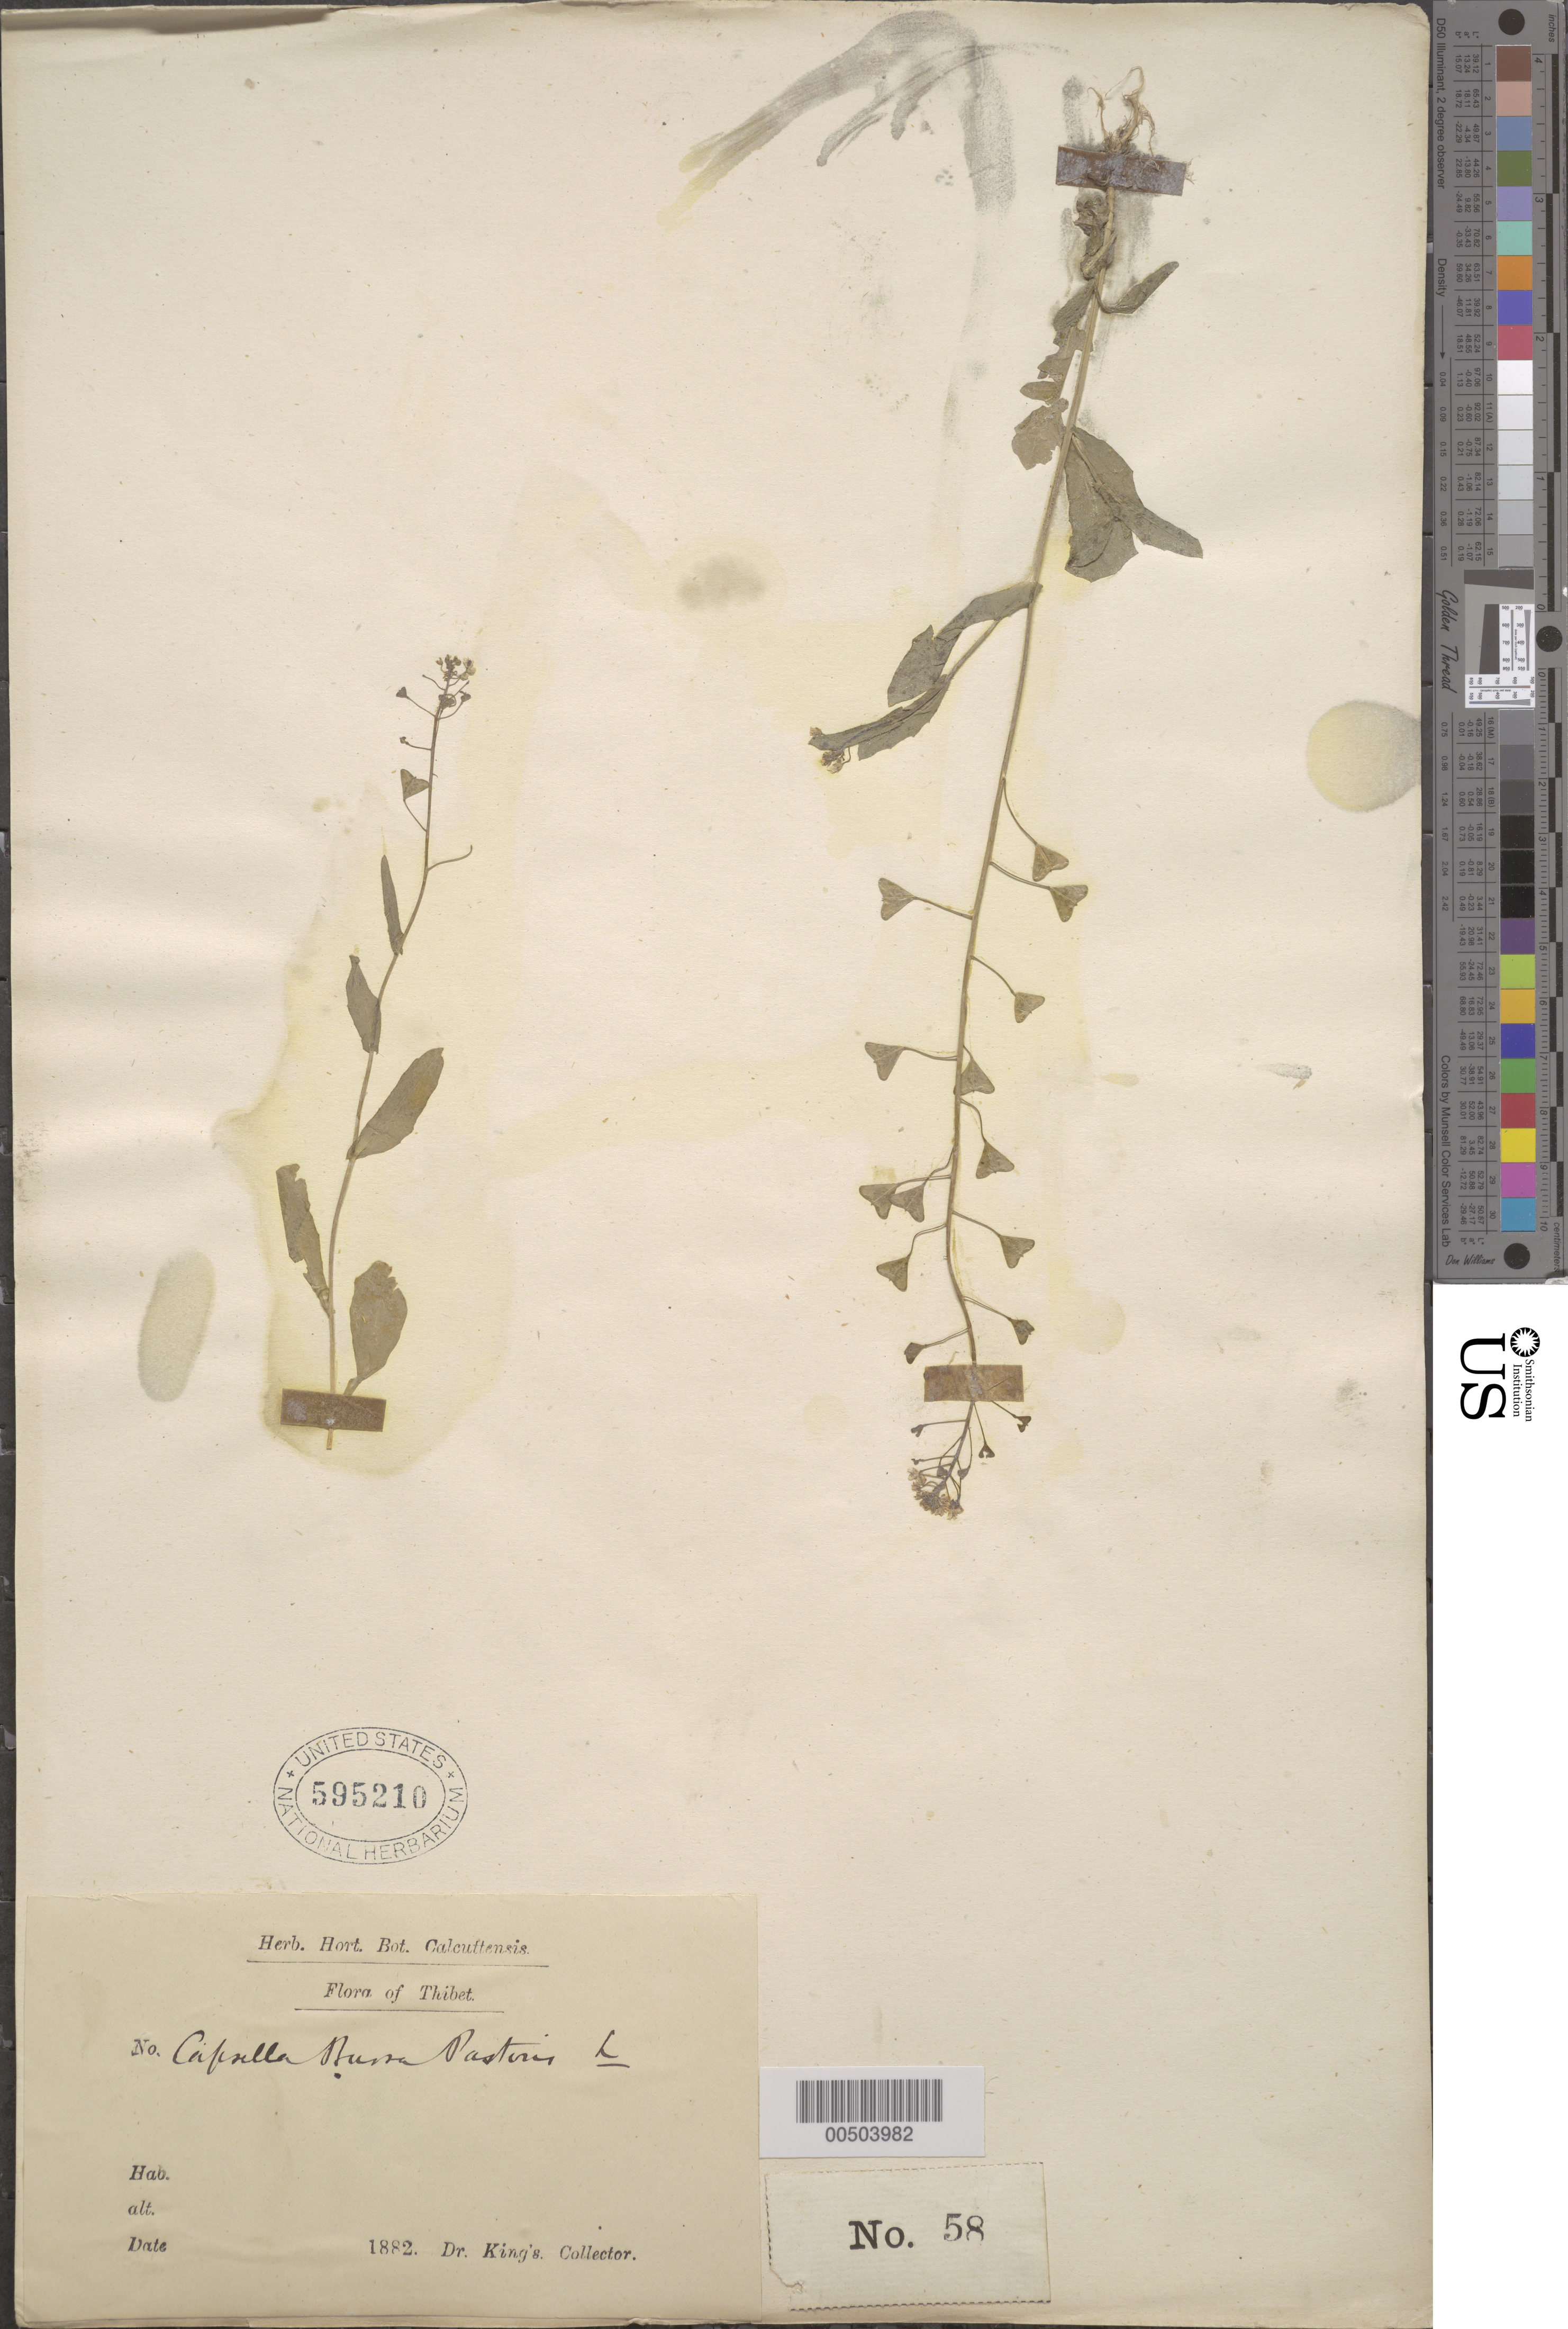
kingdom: Plantae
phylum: Tracheophyta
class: Magnoliopsida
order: Brassicales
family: Brassicaceae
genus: Capsella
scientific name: Capsella bursa-pastoris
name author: (L.) Medik.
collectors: King, --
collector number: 58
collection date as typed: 1882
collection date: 1882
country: China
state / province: Xizang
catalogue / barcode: US 595210